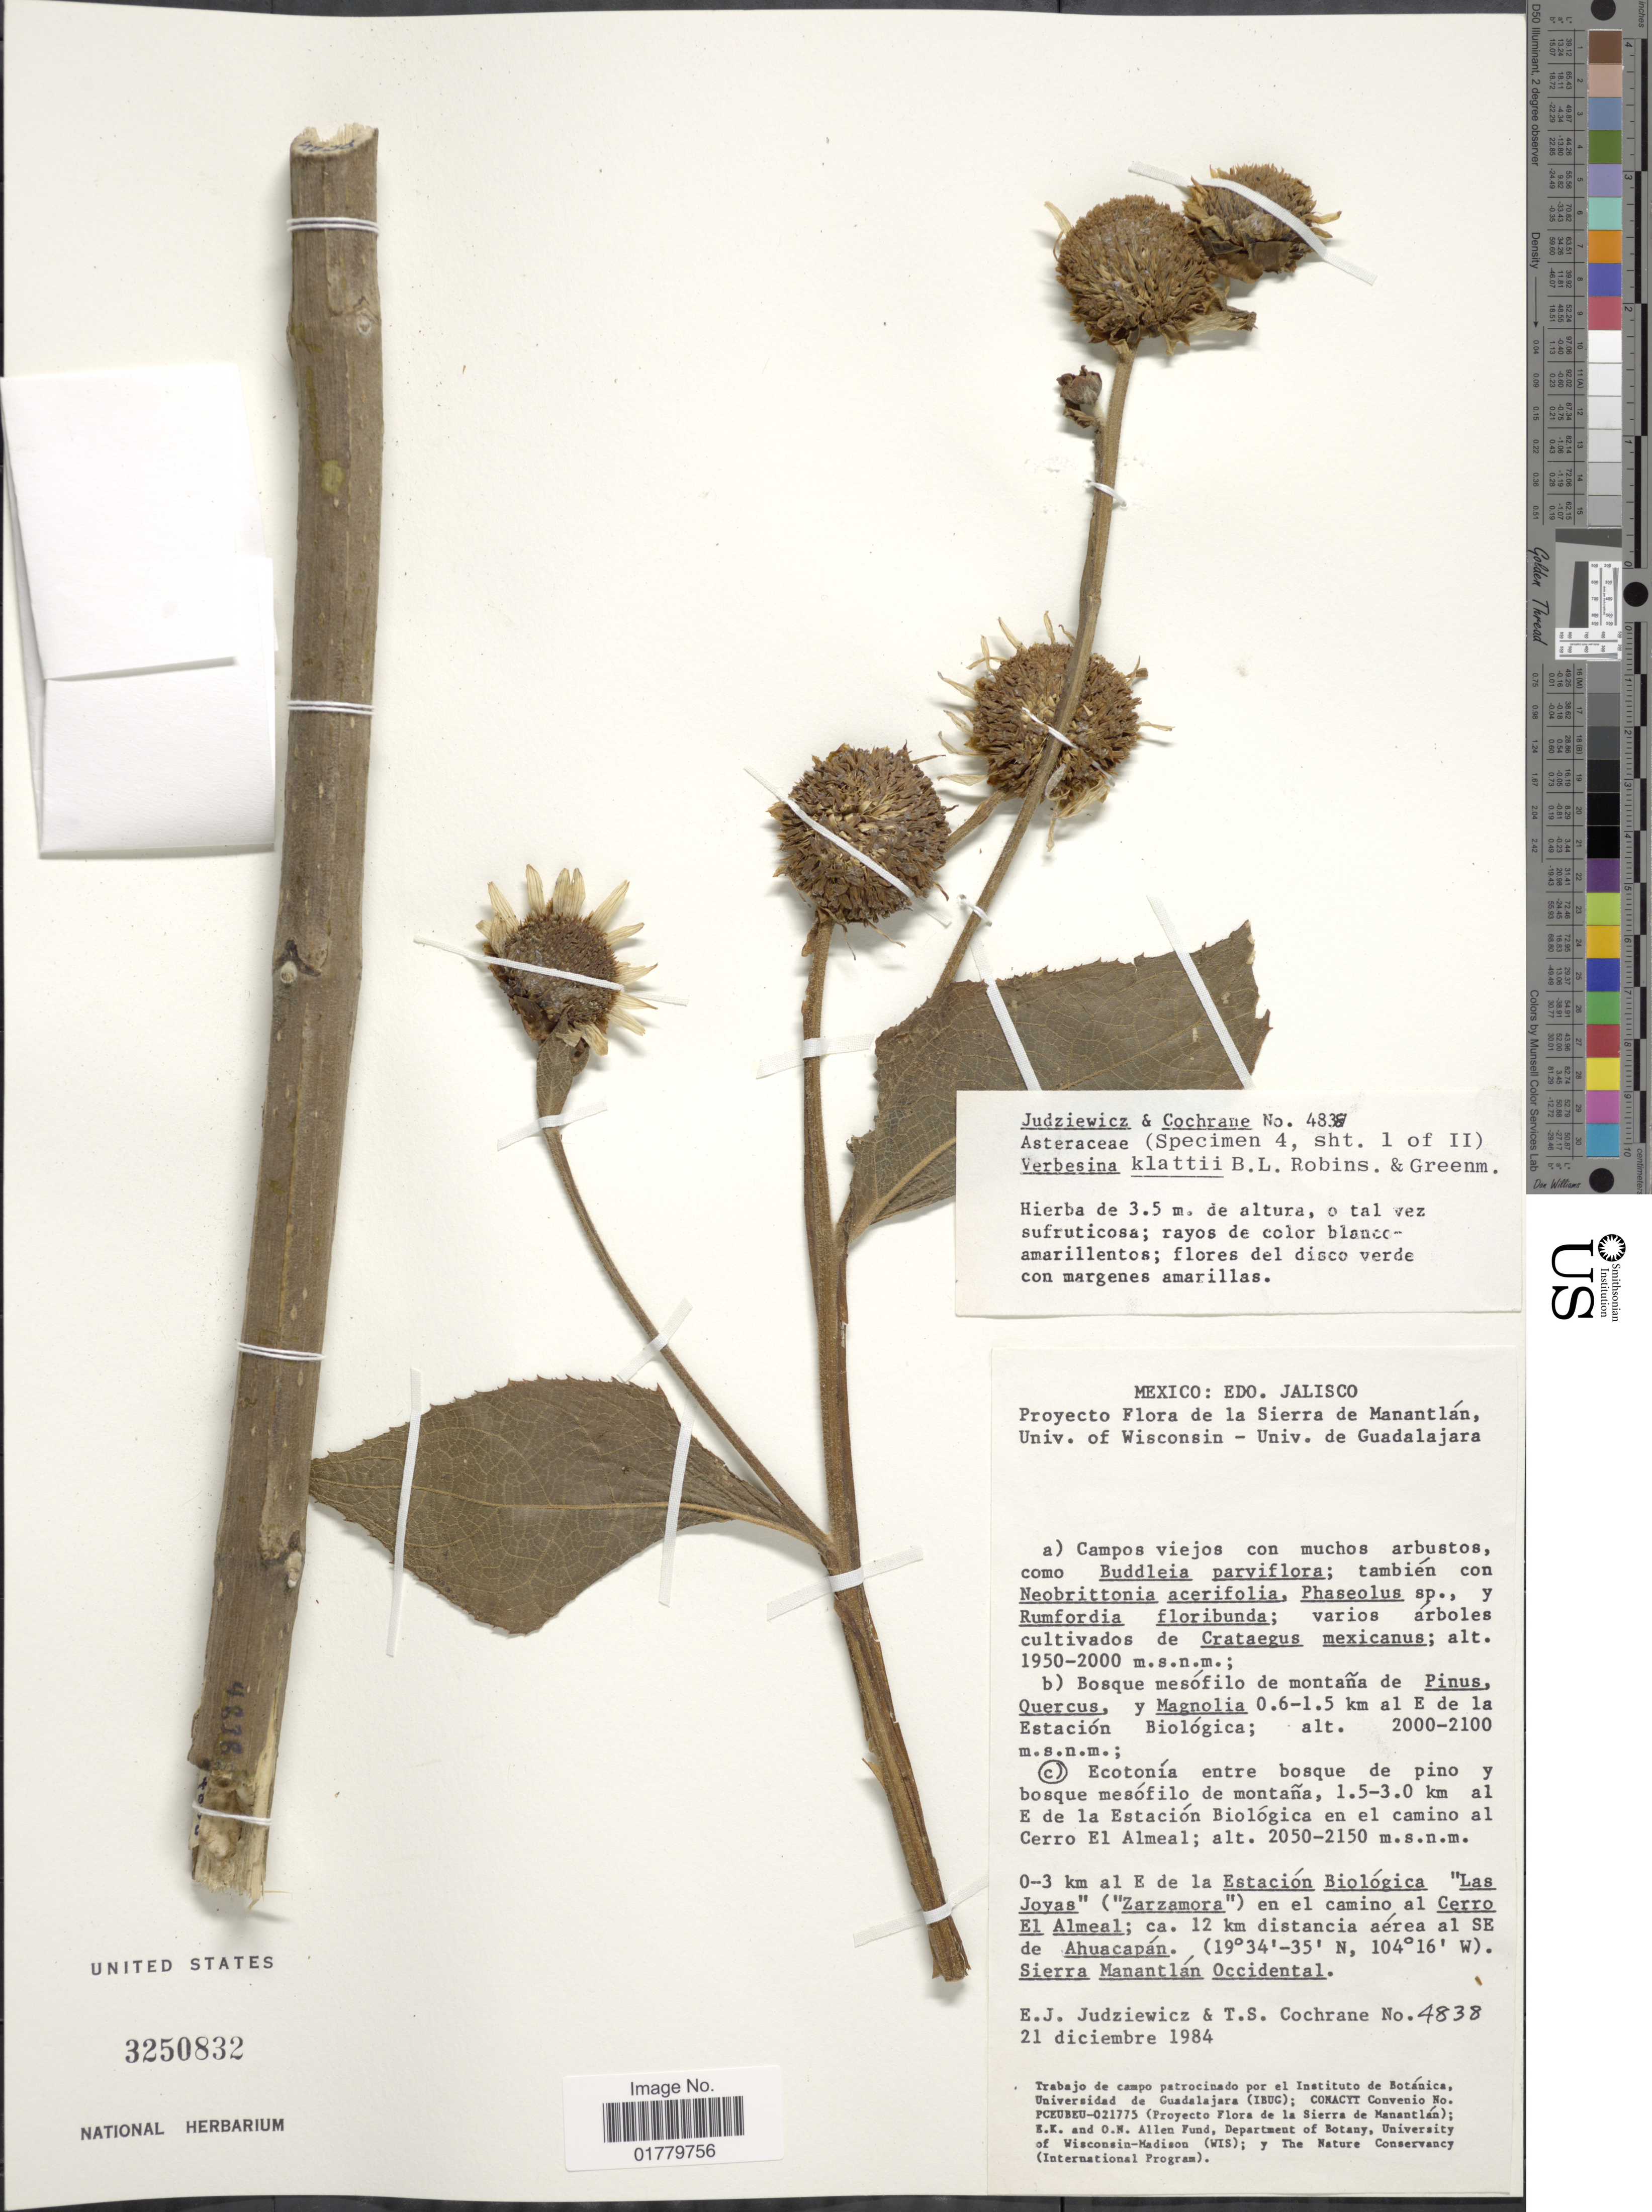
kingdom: Plantae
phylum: Tracheophyta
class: Magnoliopsida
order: Asterales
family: Asteraceae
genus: Verbesina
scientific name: Verbesina klattii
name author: B.L. Rob. & Greenm.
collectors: E. J. Judziewicz & T. S. Cochrane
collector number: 4838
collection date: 1984-12-21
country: Mexico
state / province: Jalisco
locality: Mexico: Edo. Jalisco. 0-3 km al E de la Estación Biológica "Las Joyas" ("Zarzamora") en el camino al Cerro El Almeal; ca. 12 km distancia aérea al SE de Ahuacapán. Sierra Manantlán Occidental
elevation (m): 2050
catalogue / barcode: US 3250832